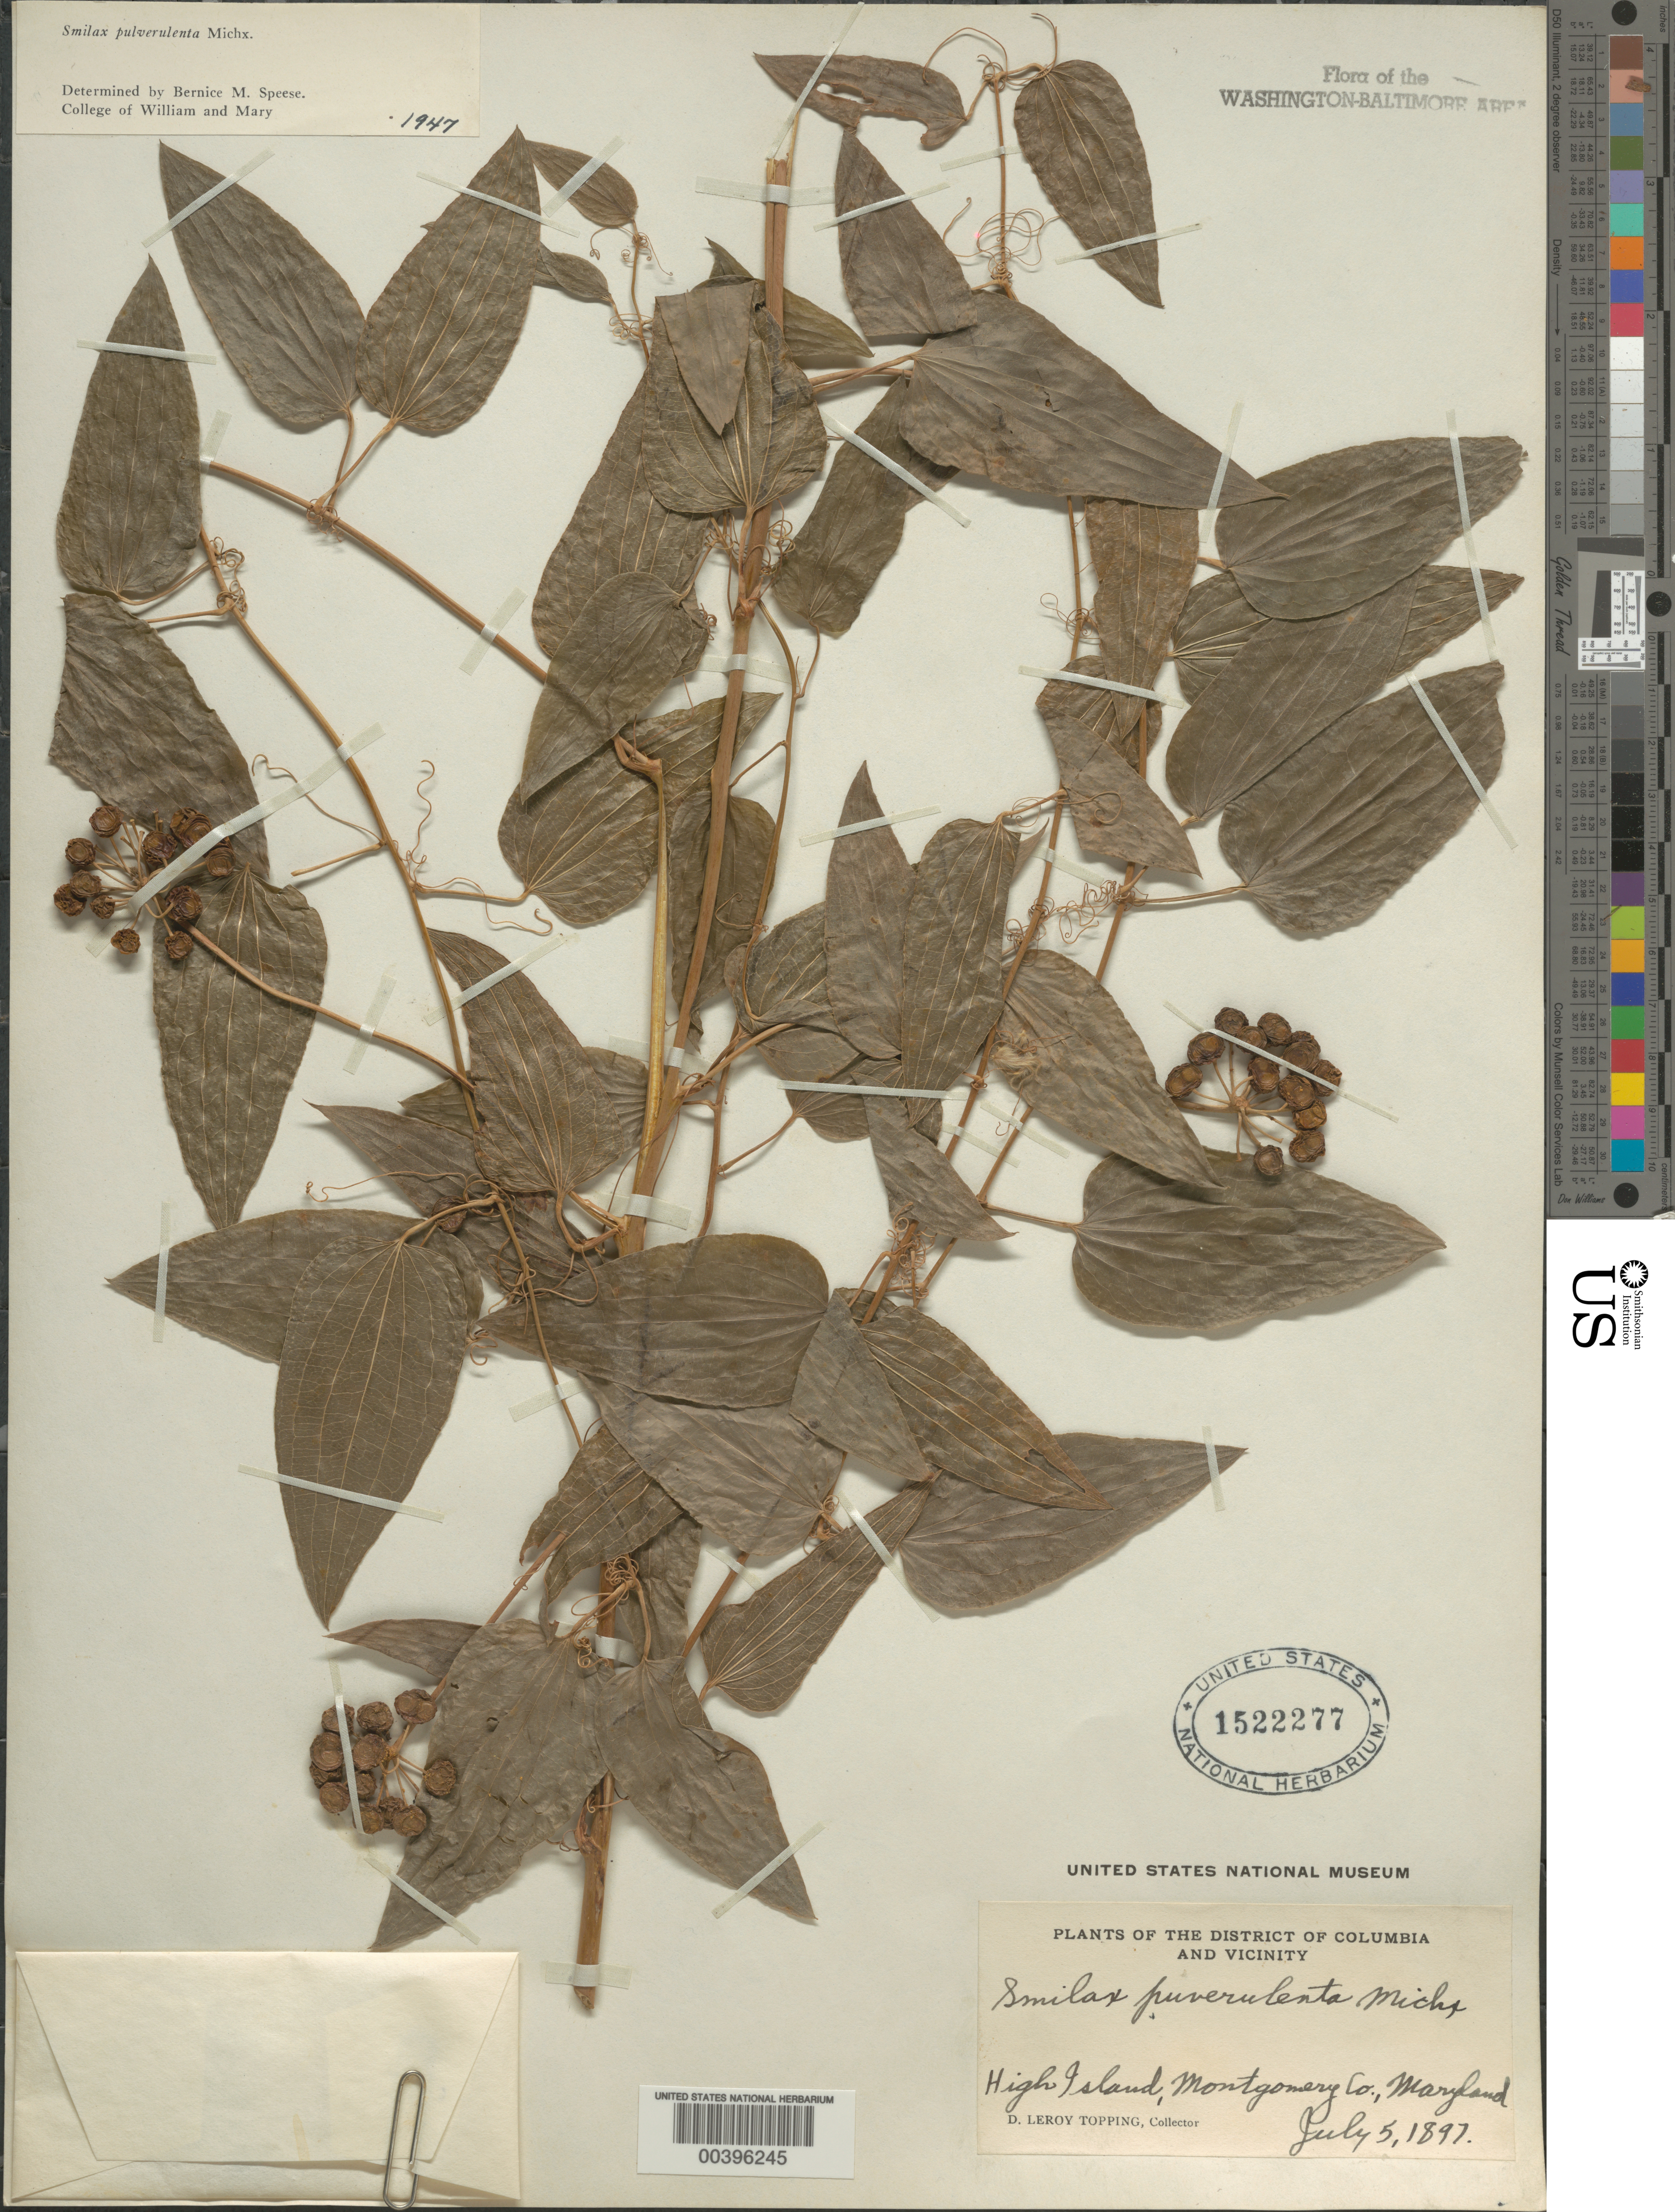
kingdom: Plantae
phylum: Tracheophyta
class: Liliopsida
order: Liliales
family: Smilacaceae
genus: Smilax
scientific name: Smilax pulverulenta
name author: Michx.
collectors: D. L. Topping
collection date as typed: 05 Jul 1897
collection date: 1897-07-05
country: United States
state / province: Maryland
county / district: Montgomery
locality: High Island C. & O. Canal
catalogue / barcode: US 1522277